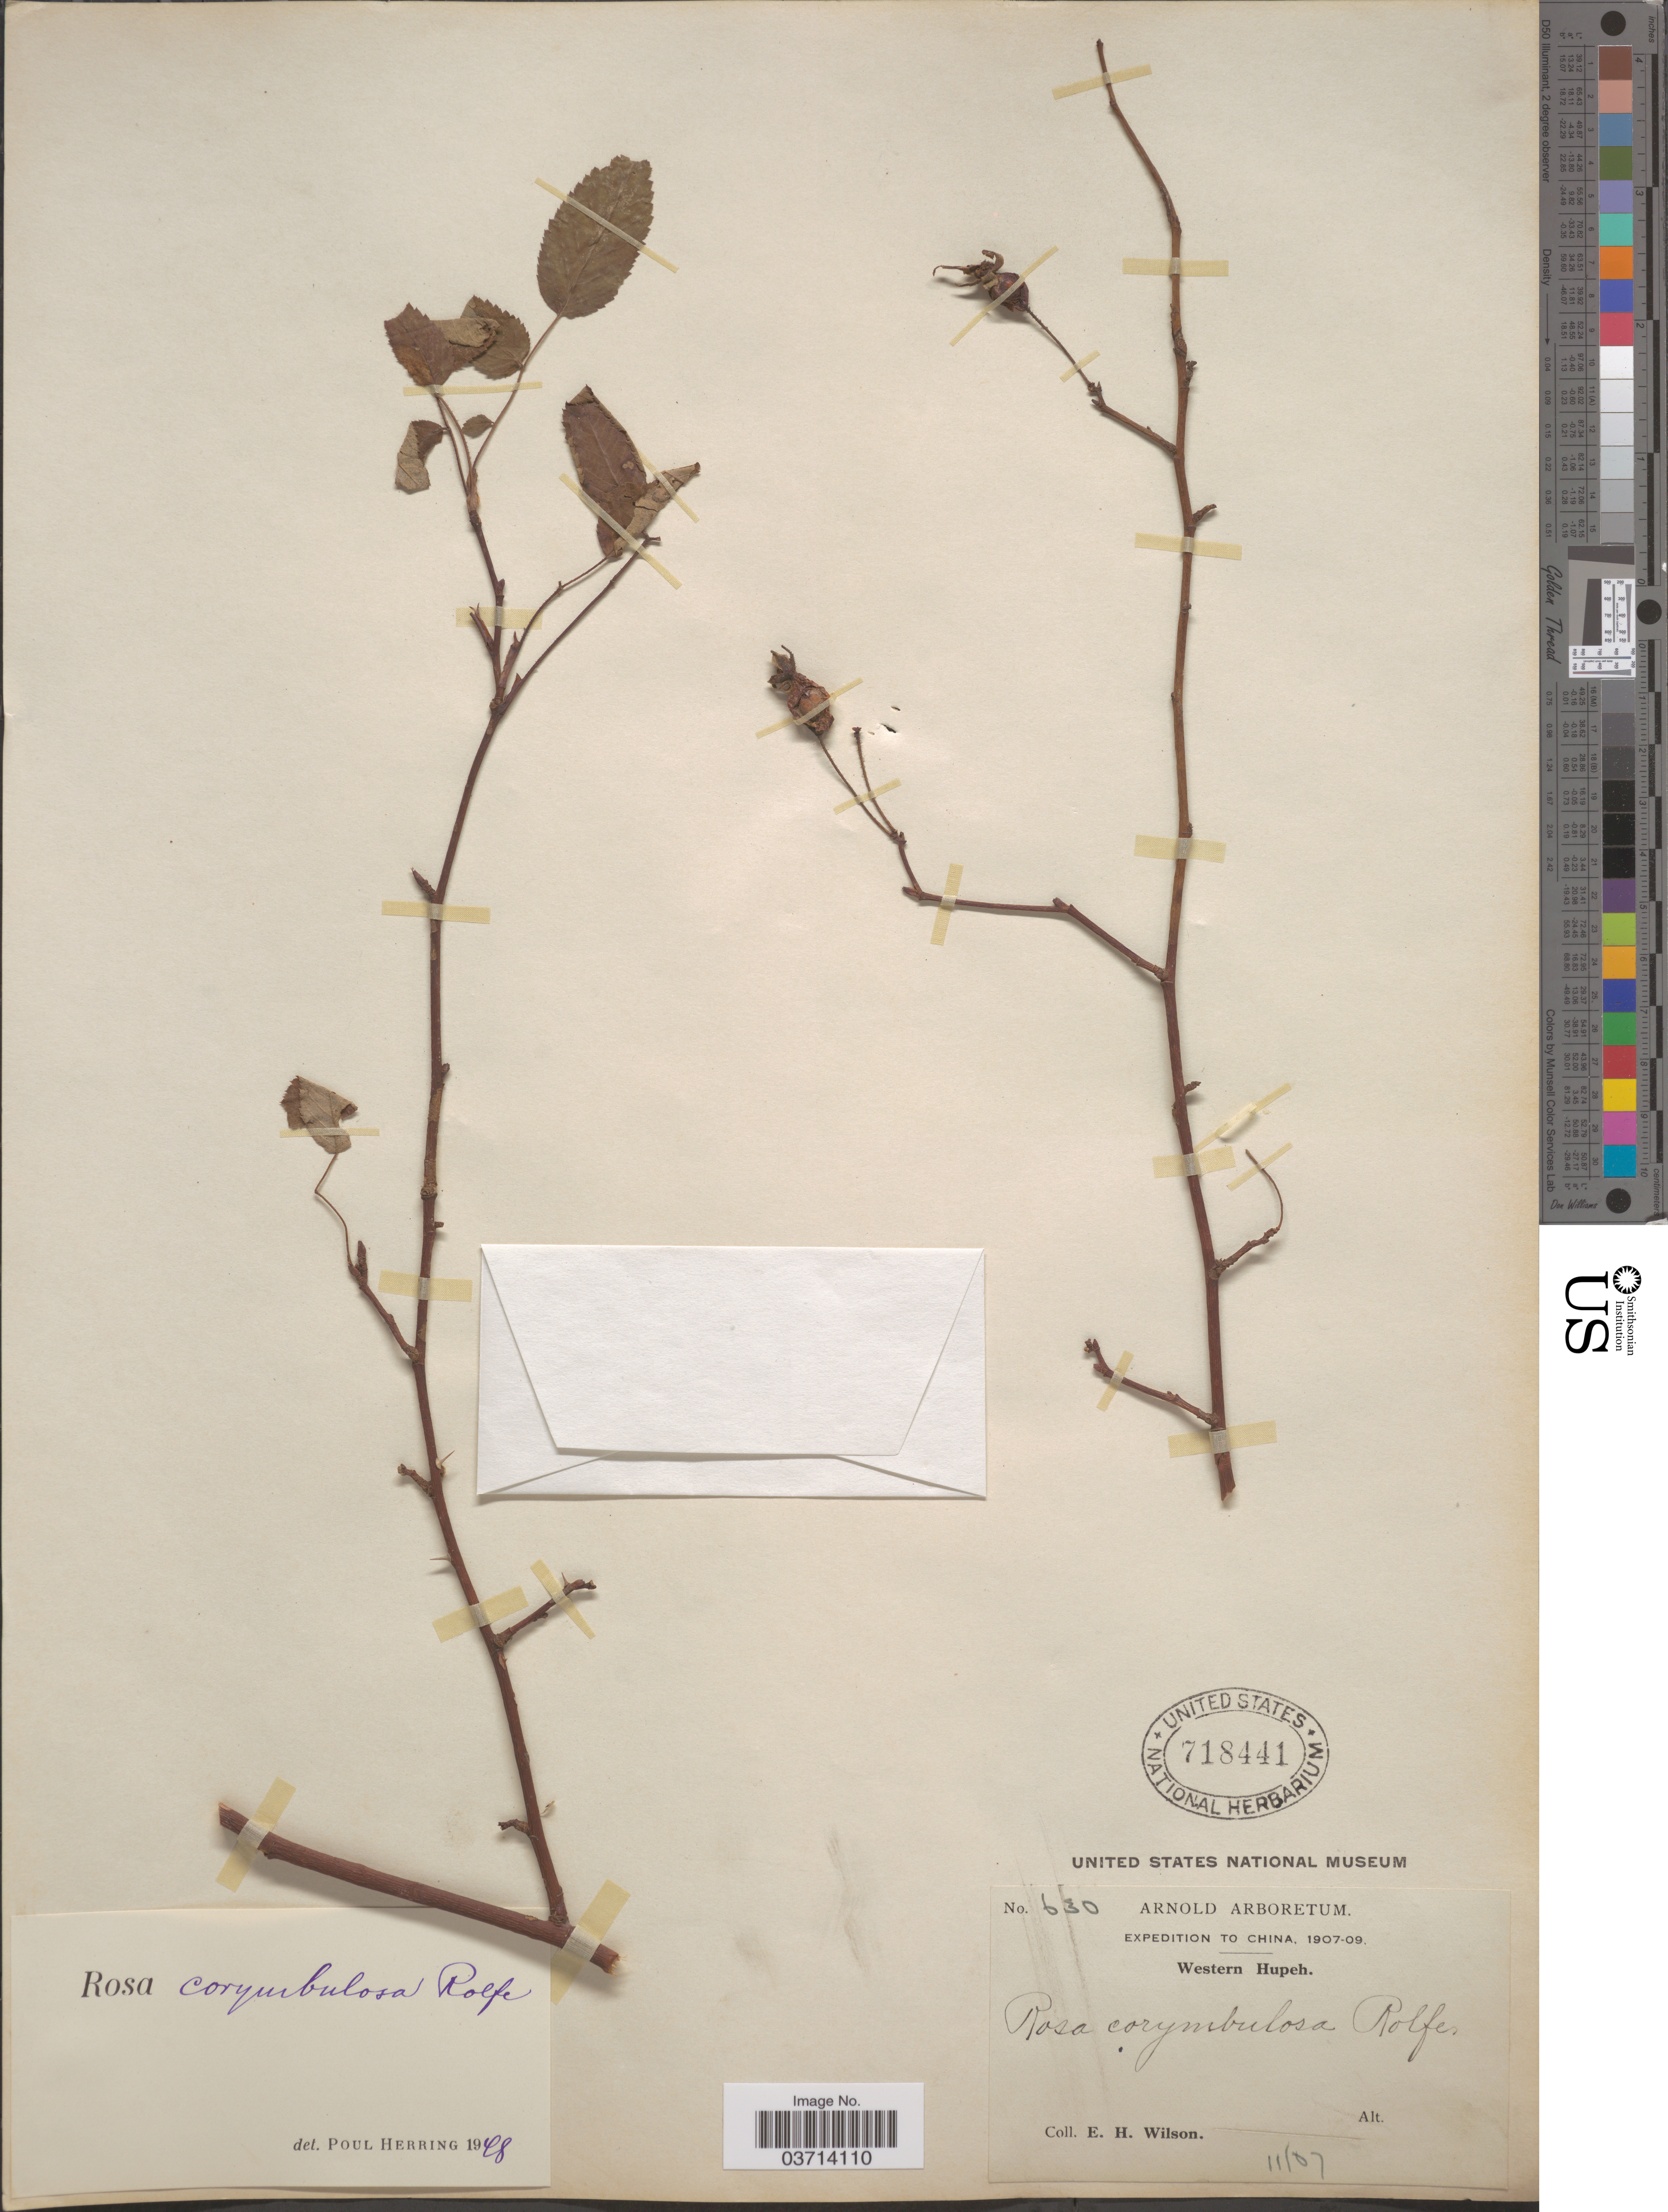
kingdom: Plantae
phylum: Tracheophyta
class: Magnoliopsida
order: Rosales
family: Rosaceae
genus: Rosa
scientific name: Rosa corymbulosa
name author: Rolfe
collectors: E. Wilson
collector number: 630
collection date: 1907-11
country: China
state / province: Hubei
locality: Western Hupeh.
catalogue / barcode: US 718441